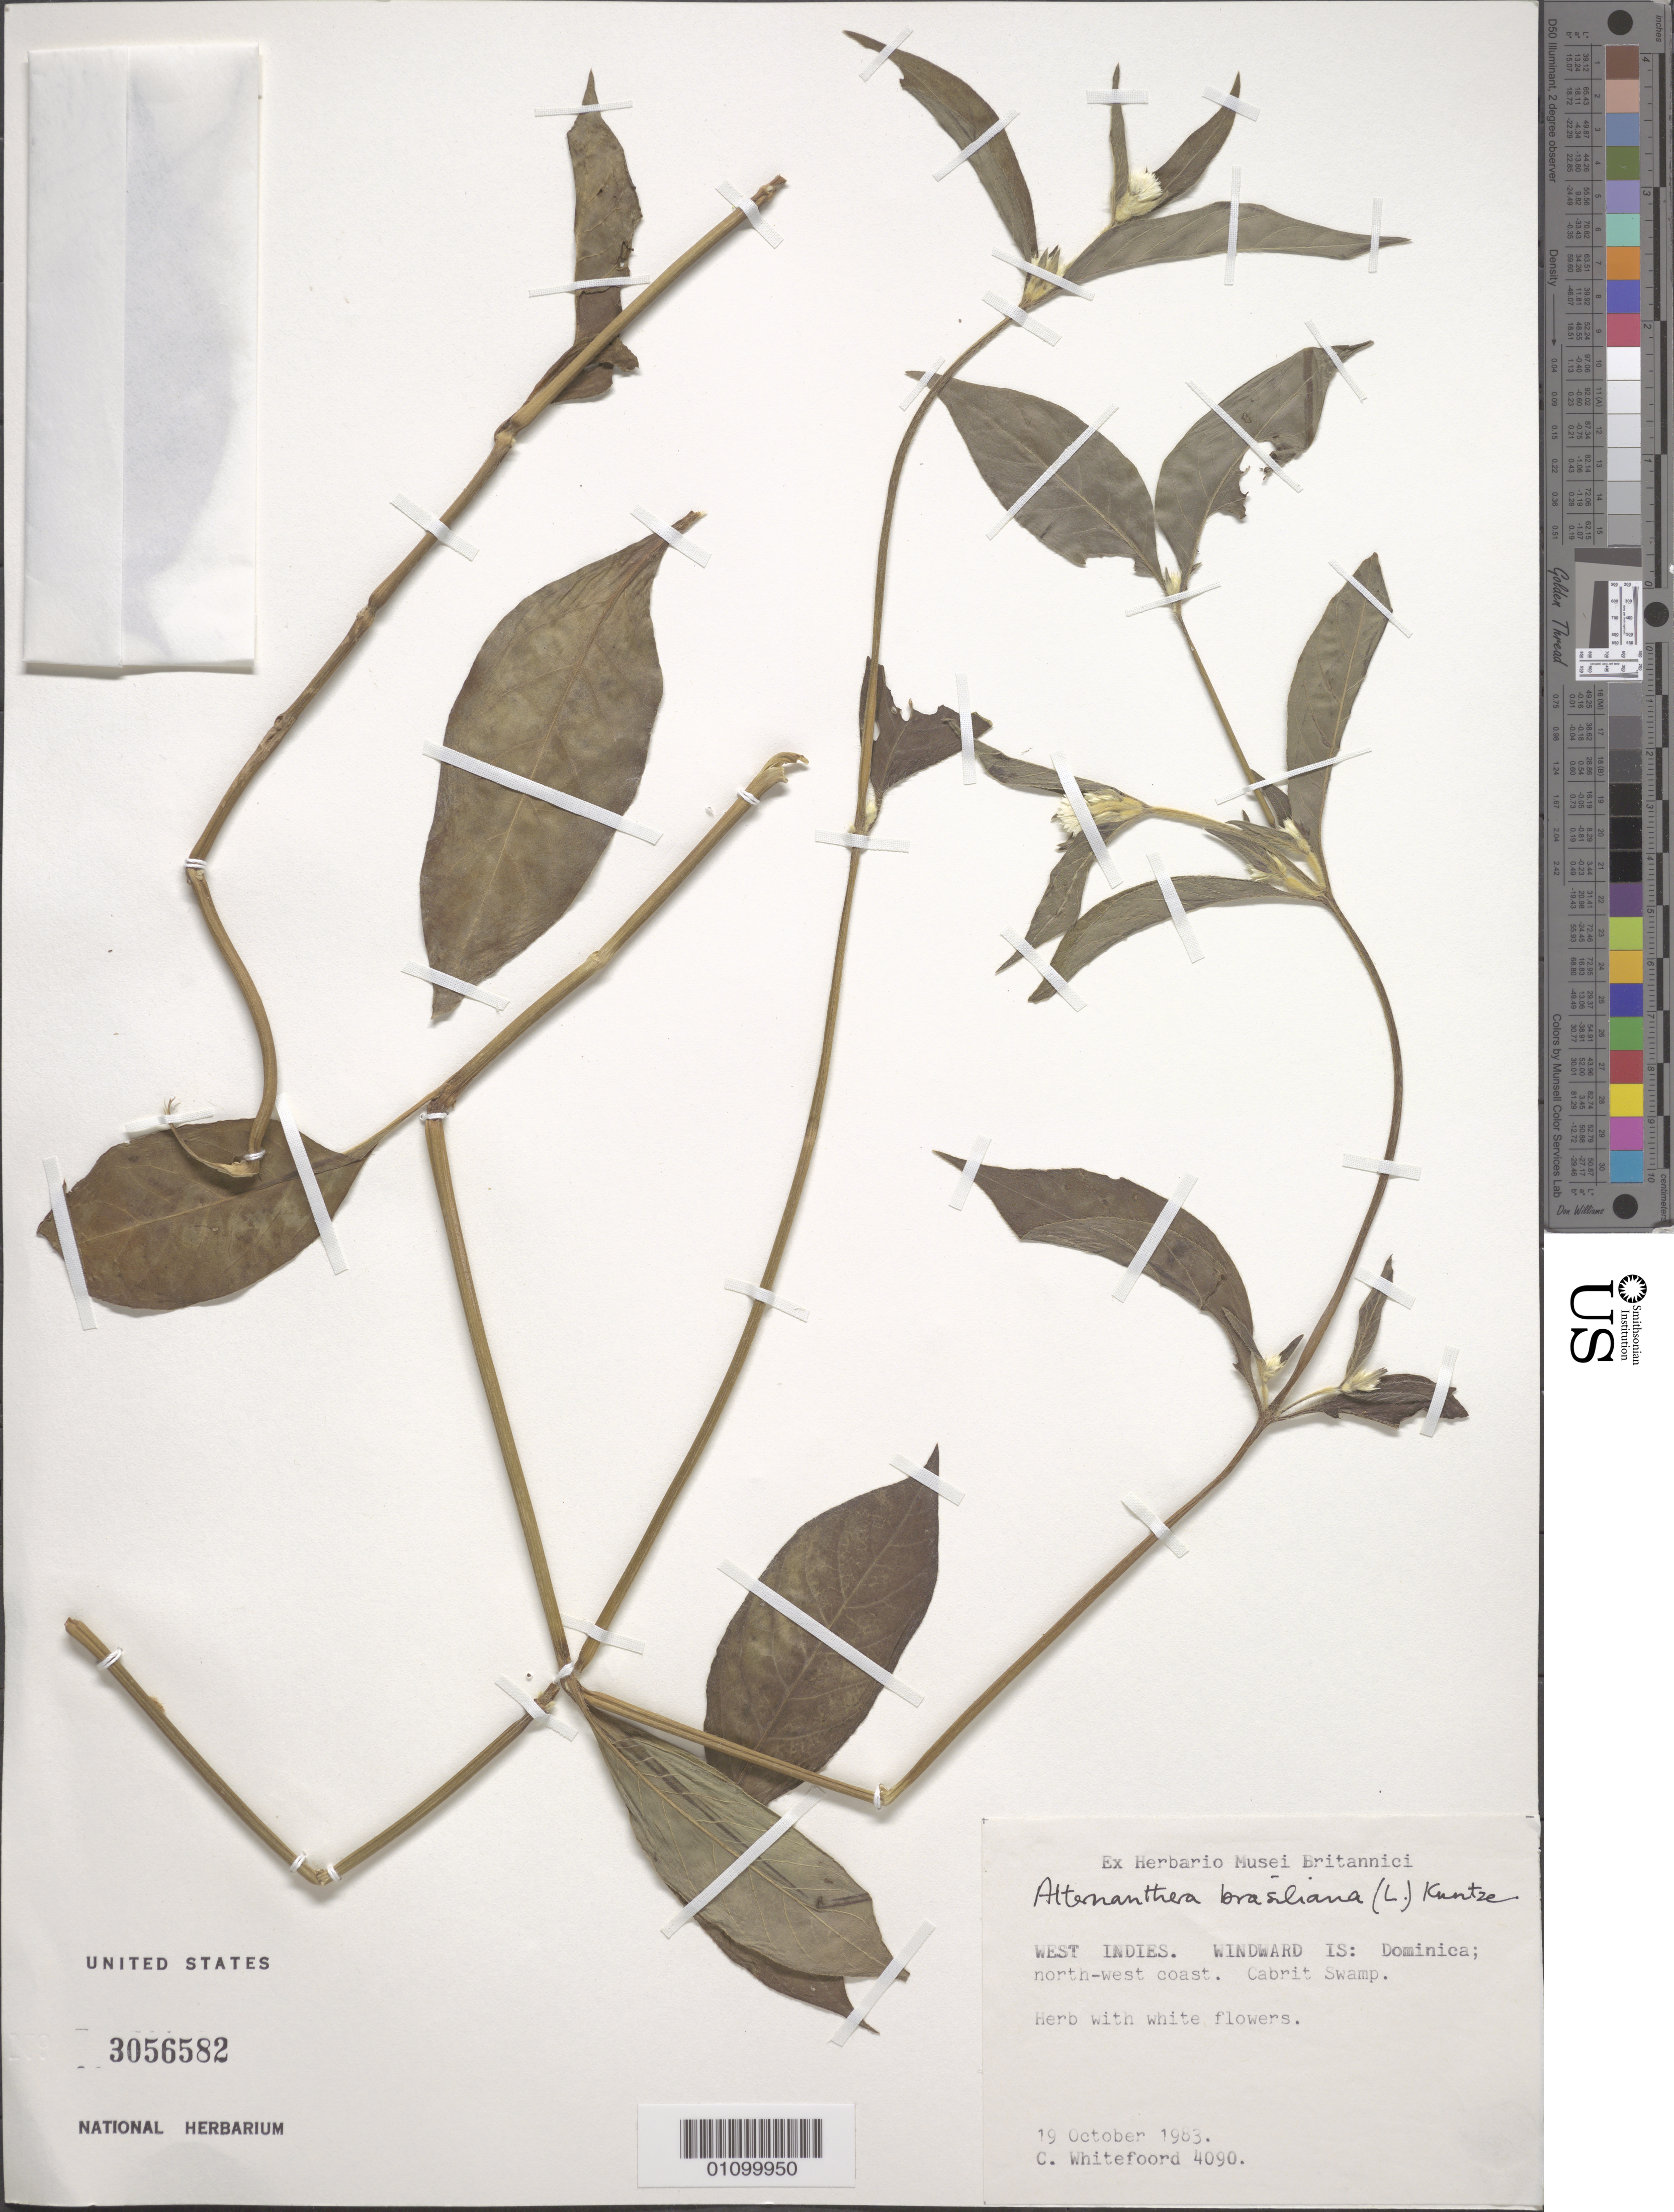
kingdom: Plantae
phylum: Tracheophyta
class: Magnoliopsida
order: Caryophyllales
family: Amaranthaceae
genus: Alternanthera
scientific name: Alternanthera brasiliana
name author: (L.) Kuntze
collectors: C. Whitefoord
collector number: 4090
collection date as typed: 19 Oct 1983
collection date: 1983-10-19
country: Dominica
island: Dominica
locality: North-west coast. Cabrit swamp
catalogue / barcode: US 3056582